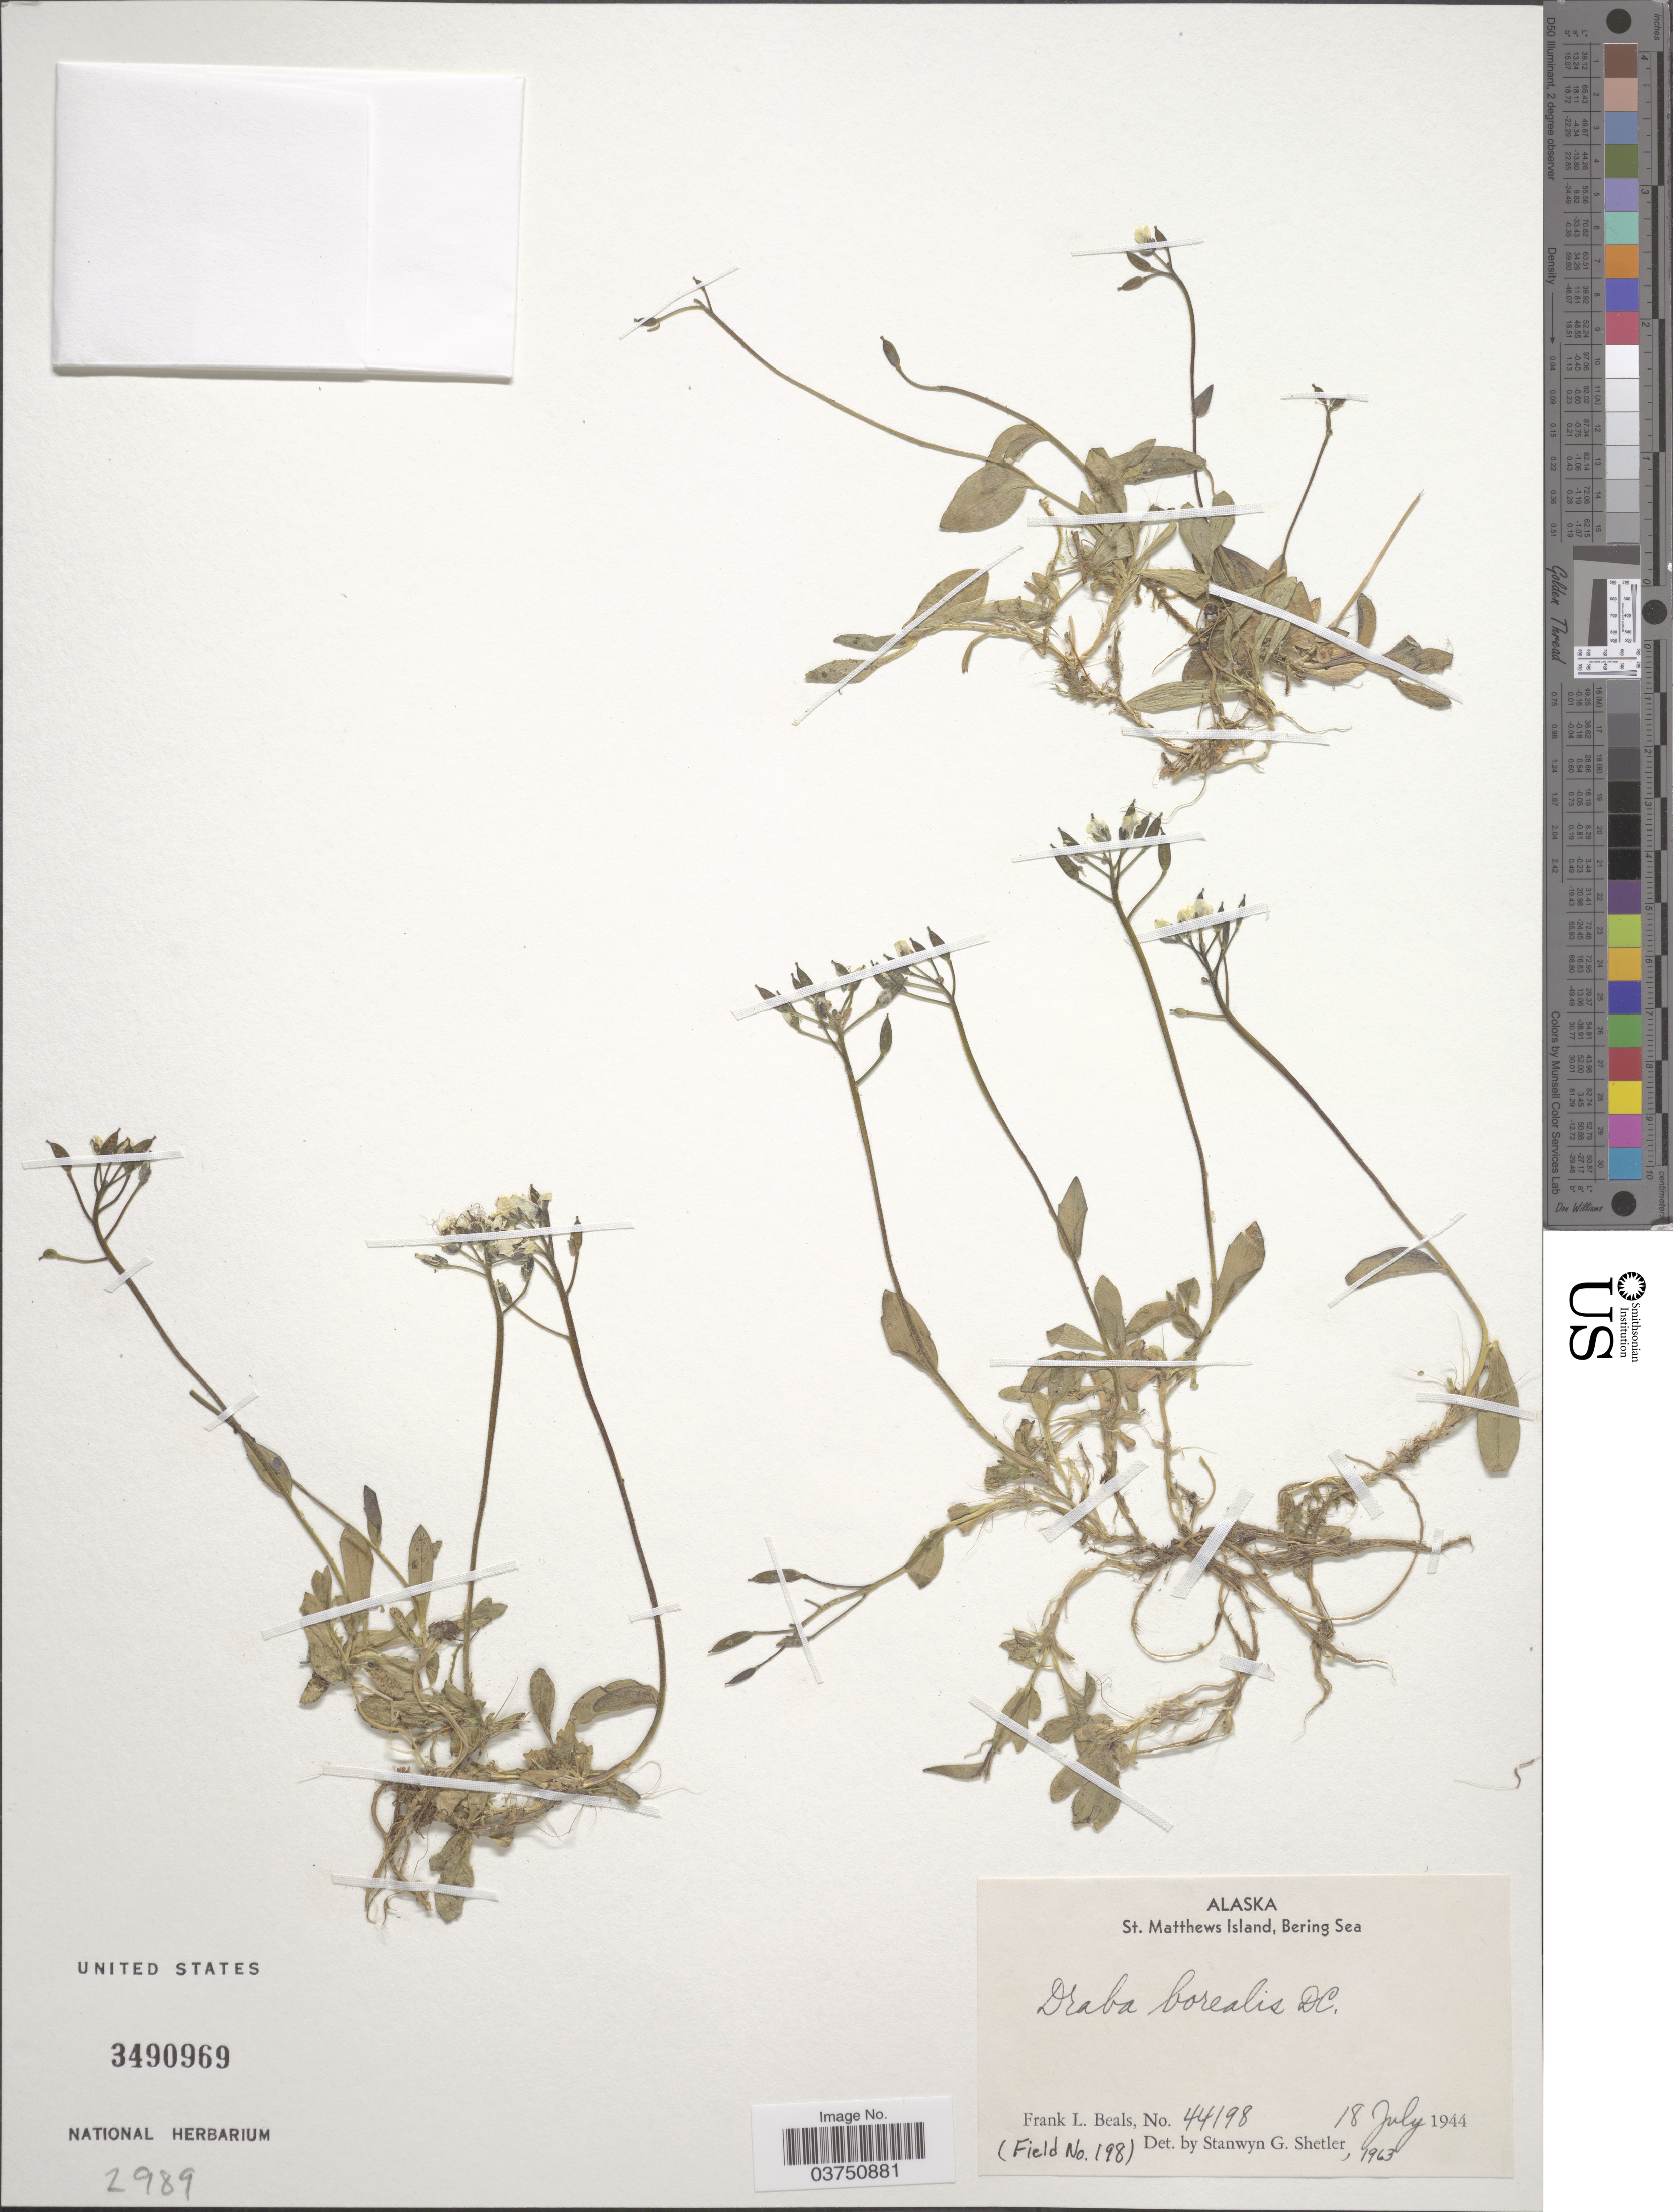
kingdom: Plantae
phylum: Tracheophyta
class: Magnoliopsida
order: Brassicales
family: Brassicaceae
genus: Draba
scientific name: Draba borealis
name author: DC.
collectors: F. Beals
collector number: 44198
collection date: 1944-07-18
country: United States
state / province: Alaska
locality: St. Matthews Island, Bering Sea.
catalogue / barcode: US 3490969